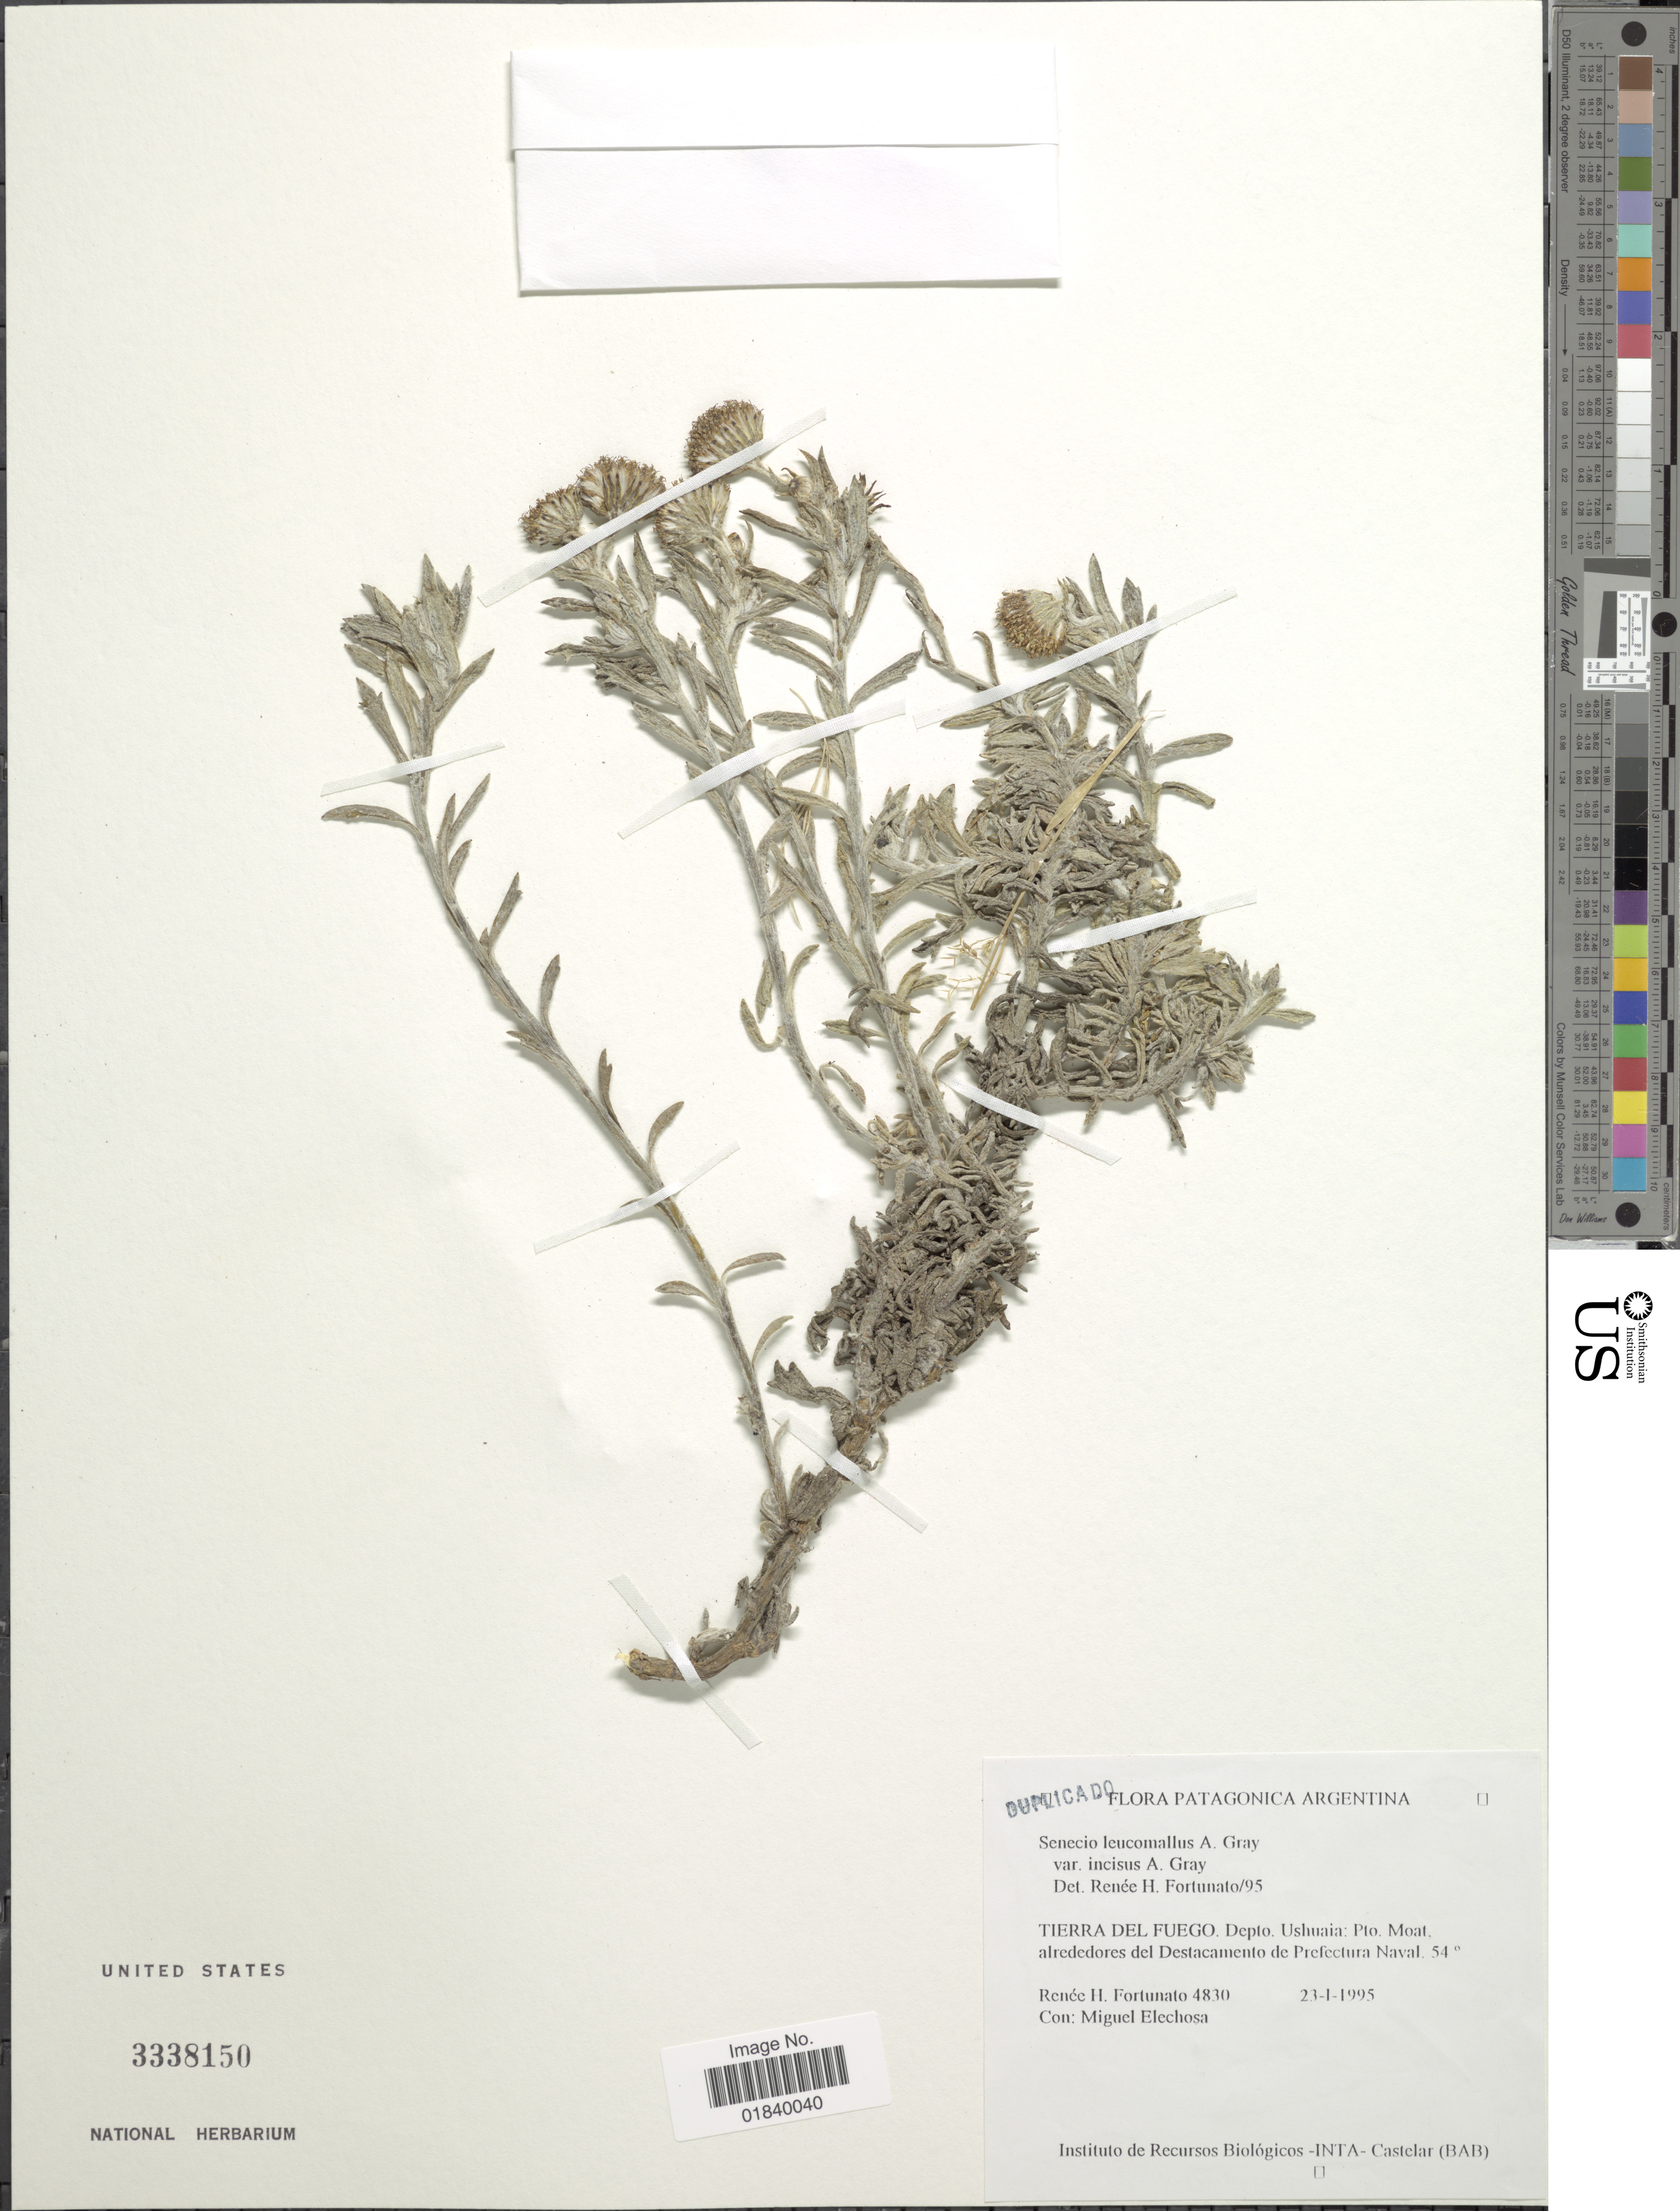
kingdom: Plantae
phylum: Tracheophyta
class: Magnoliopsida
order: Asterales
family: Asteraceae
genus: Senecio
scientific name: Senecio leucomallus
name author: A. Gray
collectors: R. H. Fortunato & M. Elechosa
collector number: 4830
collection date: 1995-01-23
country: Argentina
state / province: Tierra del Fuego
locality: Tierra del Fuego. Depto. Ushuau: Pri Moat, alrededroes del Destacamento de Pefrecture Naval.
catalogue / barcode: US 3338150